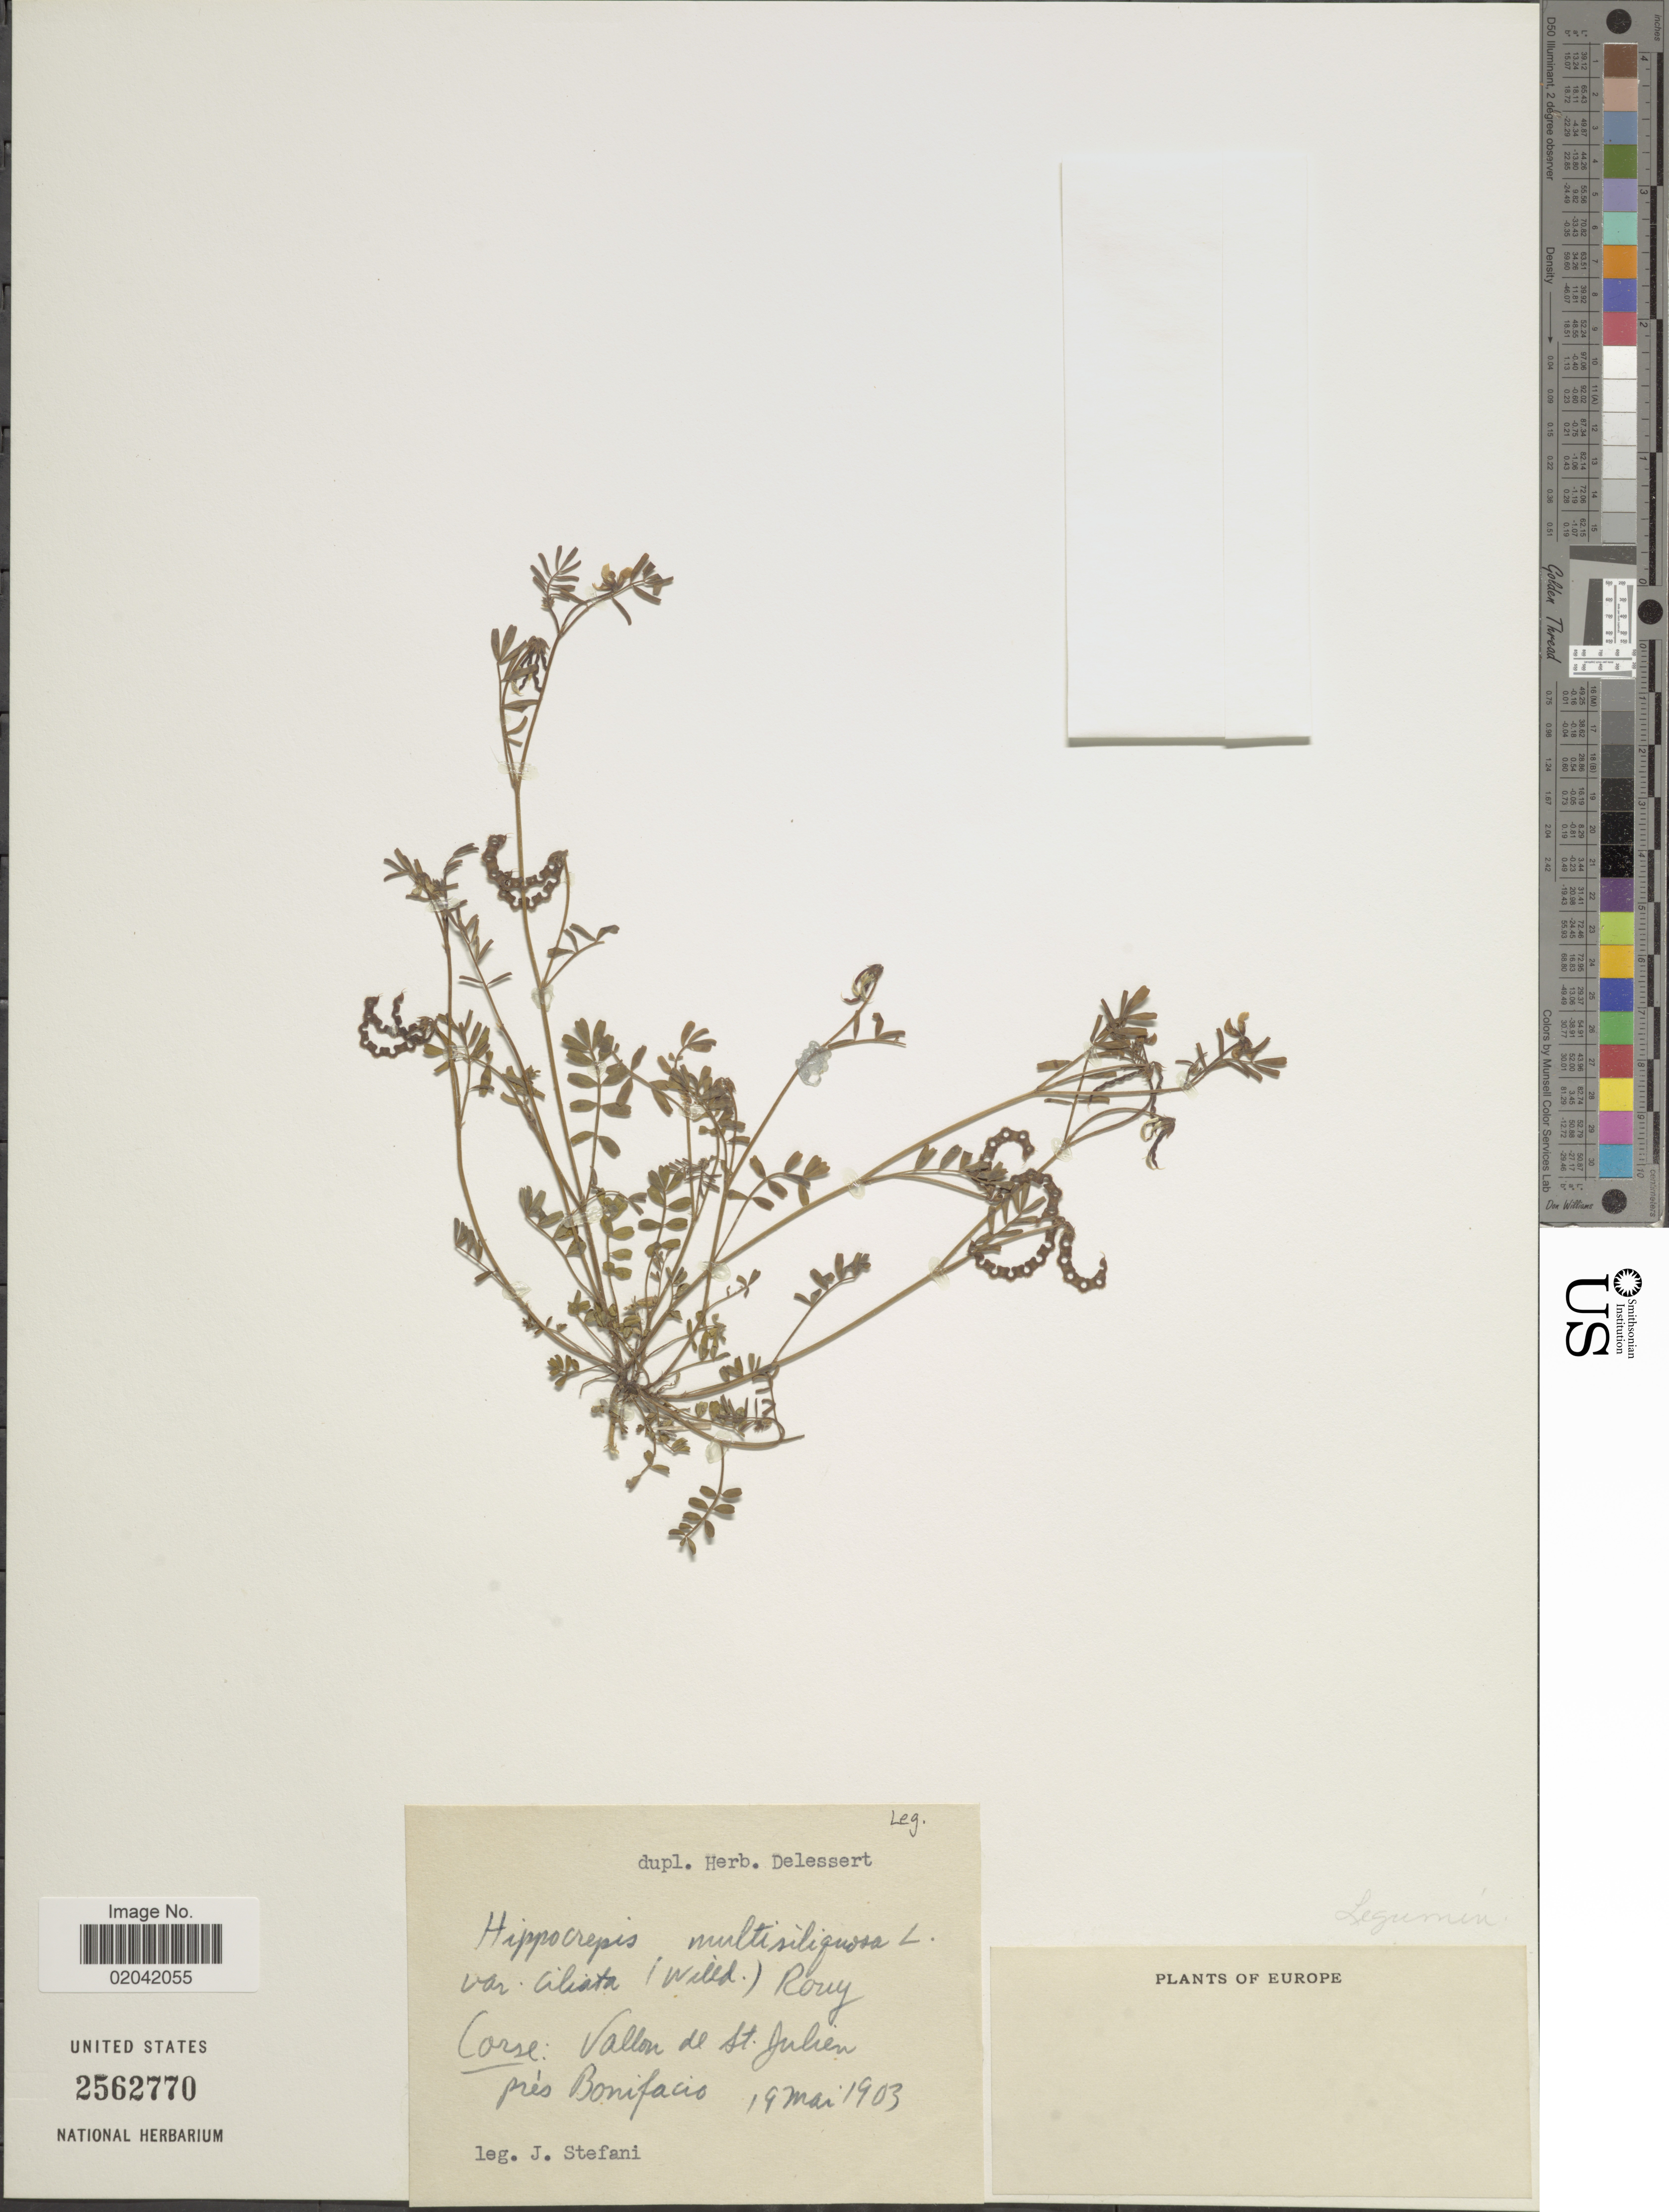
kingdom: Plantae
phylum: Tracheophyta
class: Magnoliopsida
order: Fabales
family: Fabaceae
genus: Hippocrepis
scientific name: Hippocrepis ciliata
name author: Willd.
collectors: J. Stefani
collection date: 1903-05-19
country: France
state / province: Corsica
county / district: Corse-du-Sud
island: Corse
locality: Corse: Vallen de St. Juhen pres Bonifacio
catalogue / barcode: US 2562770